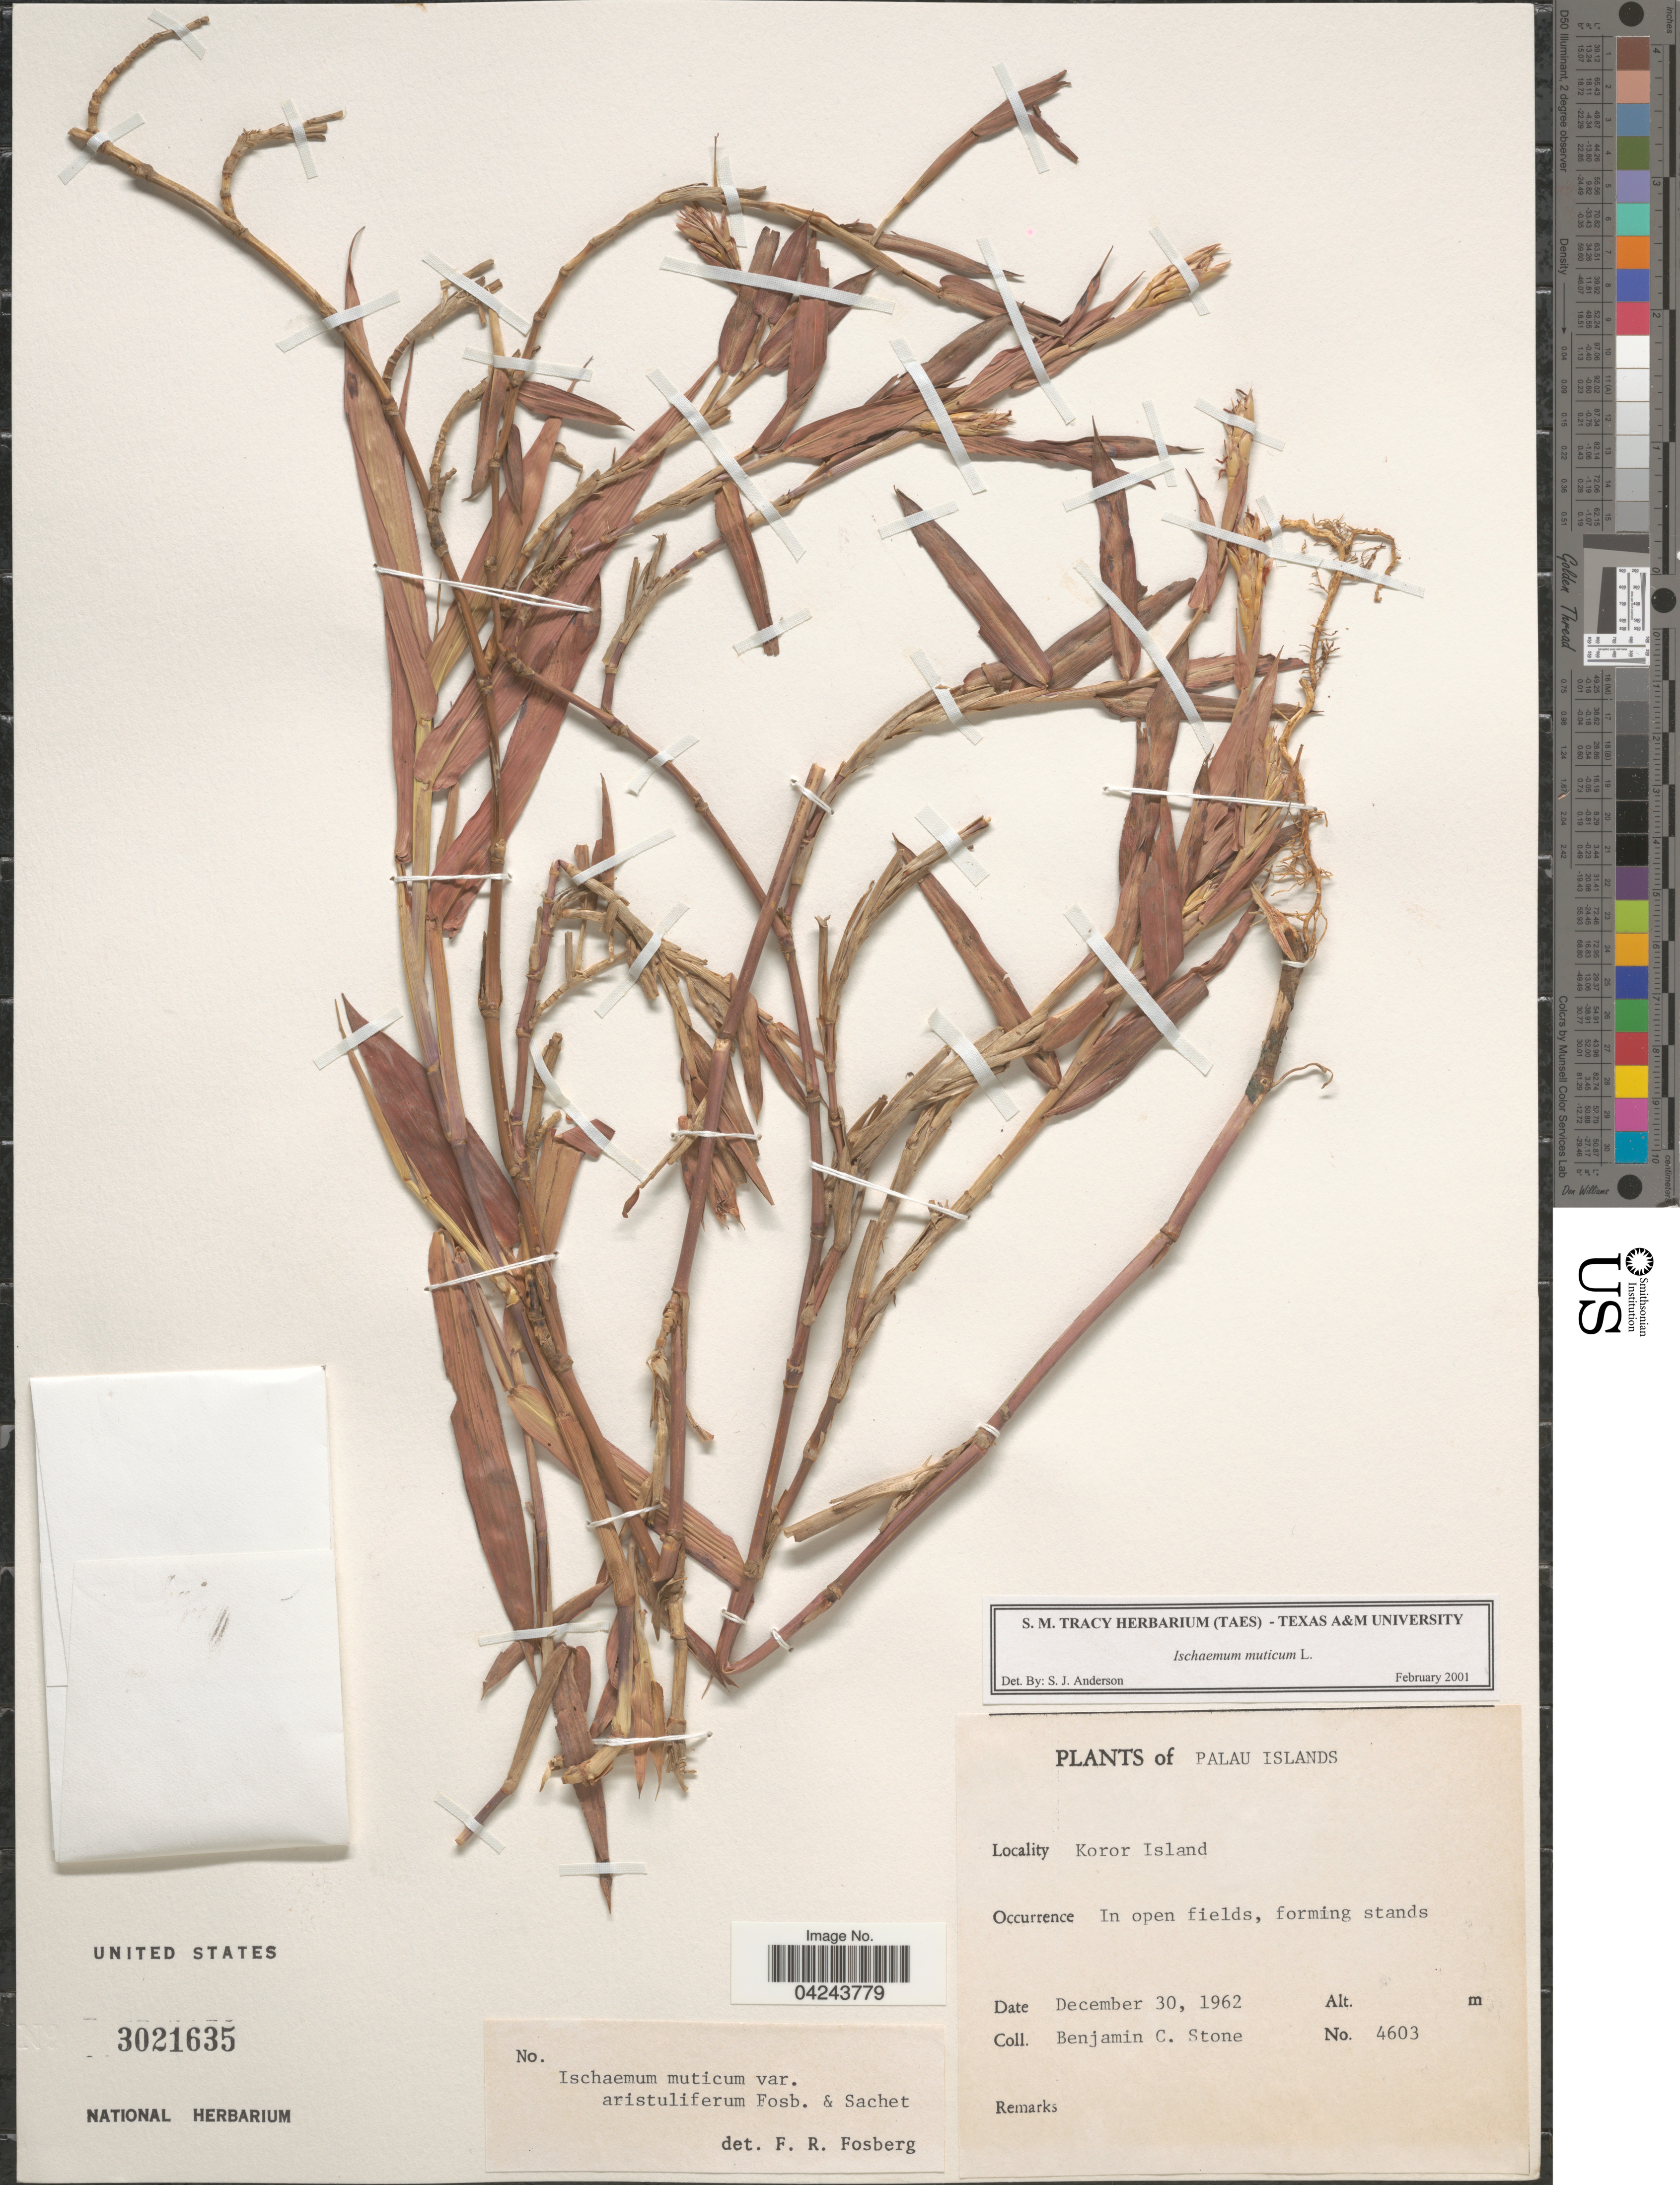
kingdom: Plantae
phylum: Tracheophyta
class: Liliopsida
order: Poales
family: Poaceae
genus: Ischaemum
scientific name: Ischaemum muticum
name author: L.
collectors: B. C. Stone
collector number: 4603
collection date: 1962-12-30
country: Palau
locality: Palau Islands. Koror Island.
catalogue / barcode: US 3021635